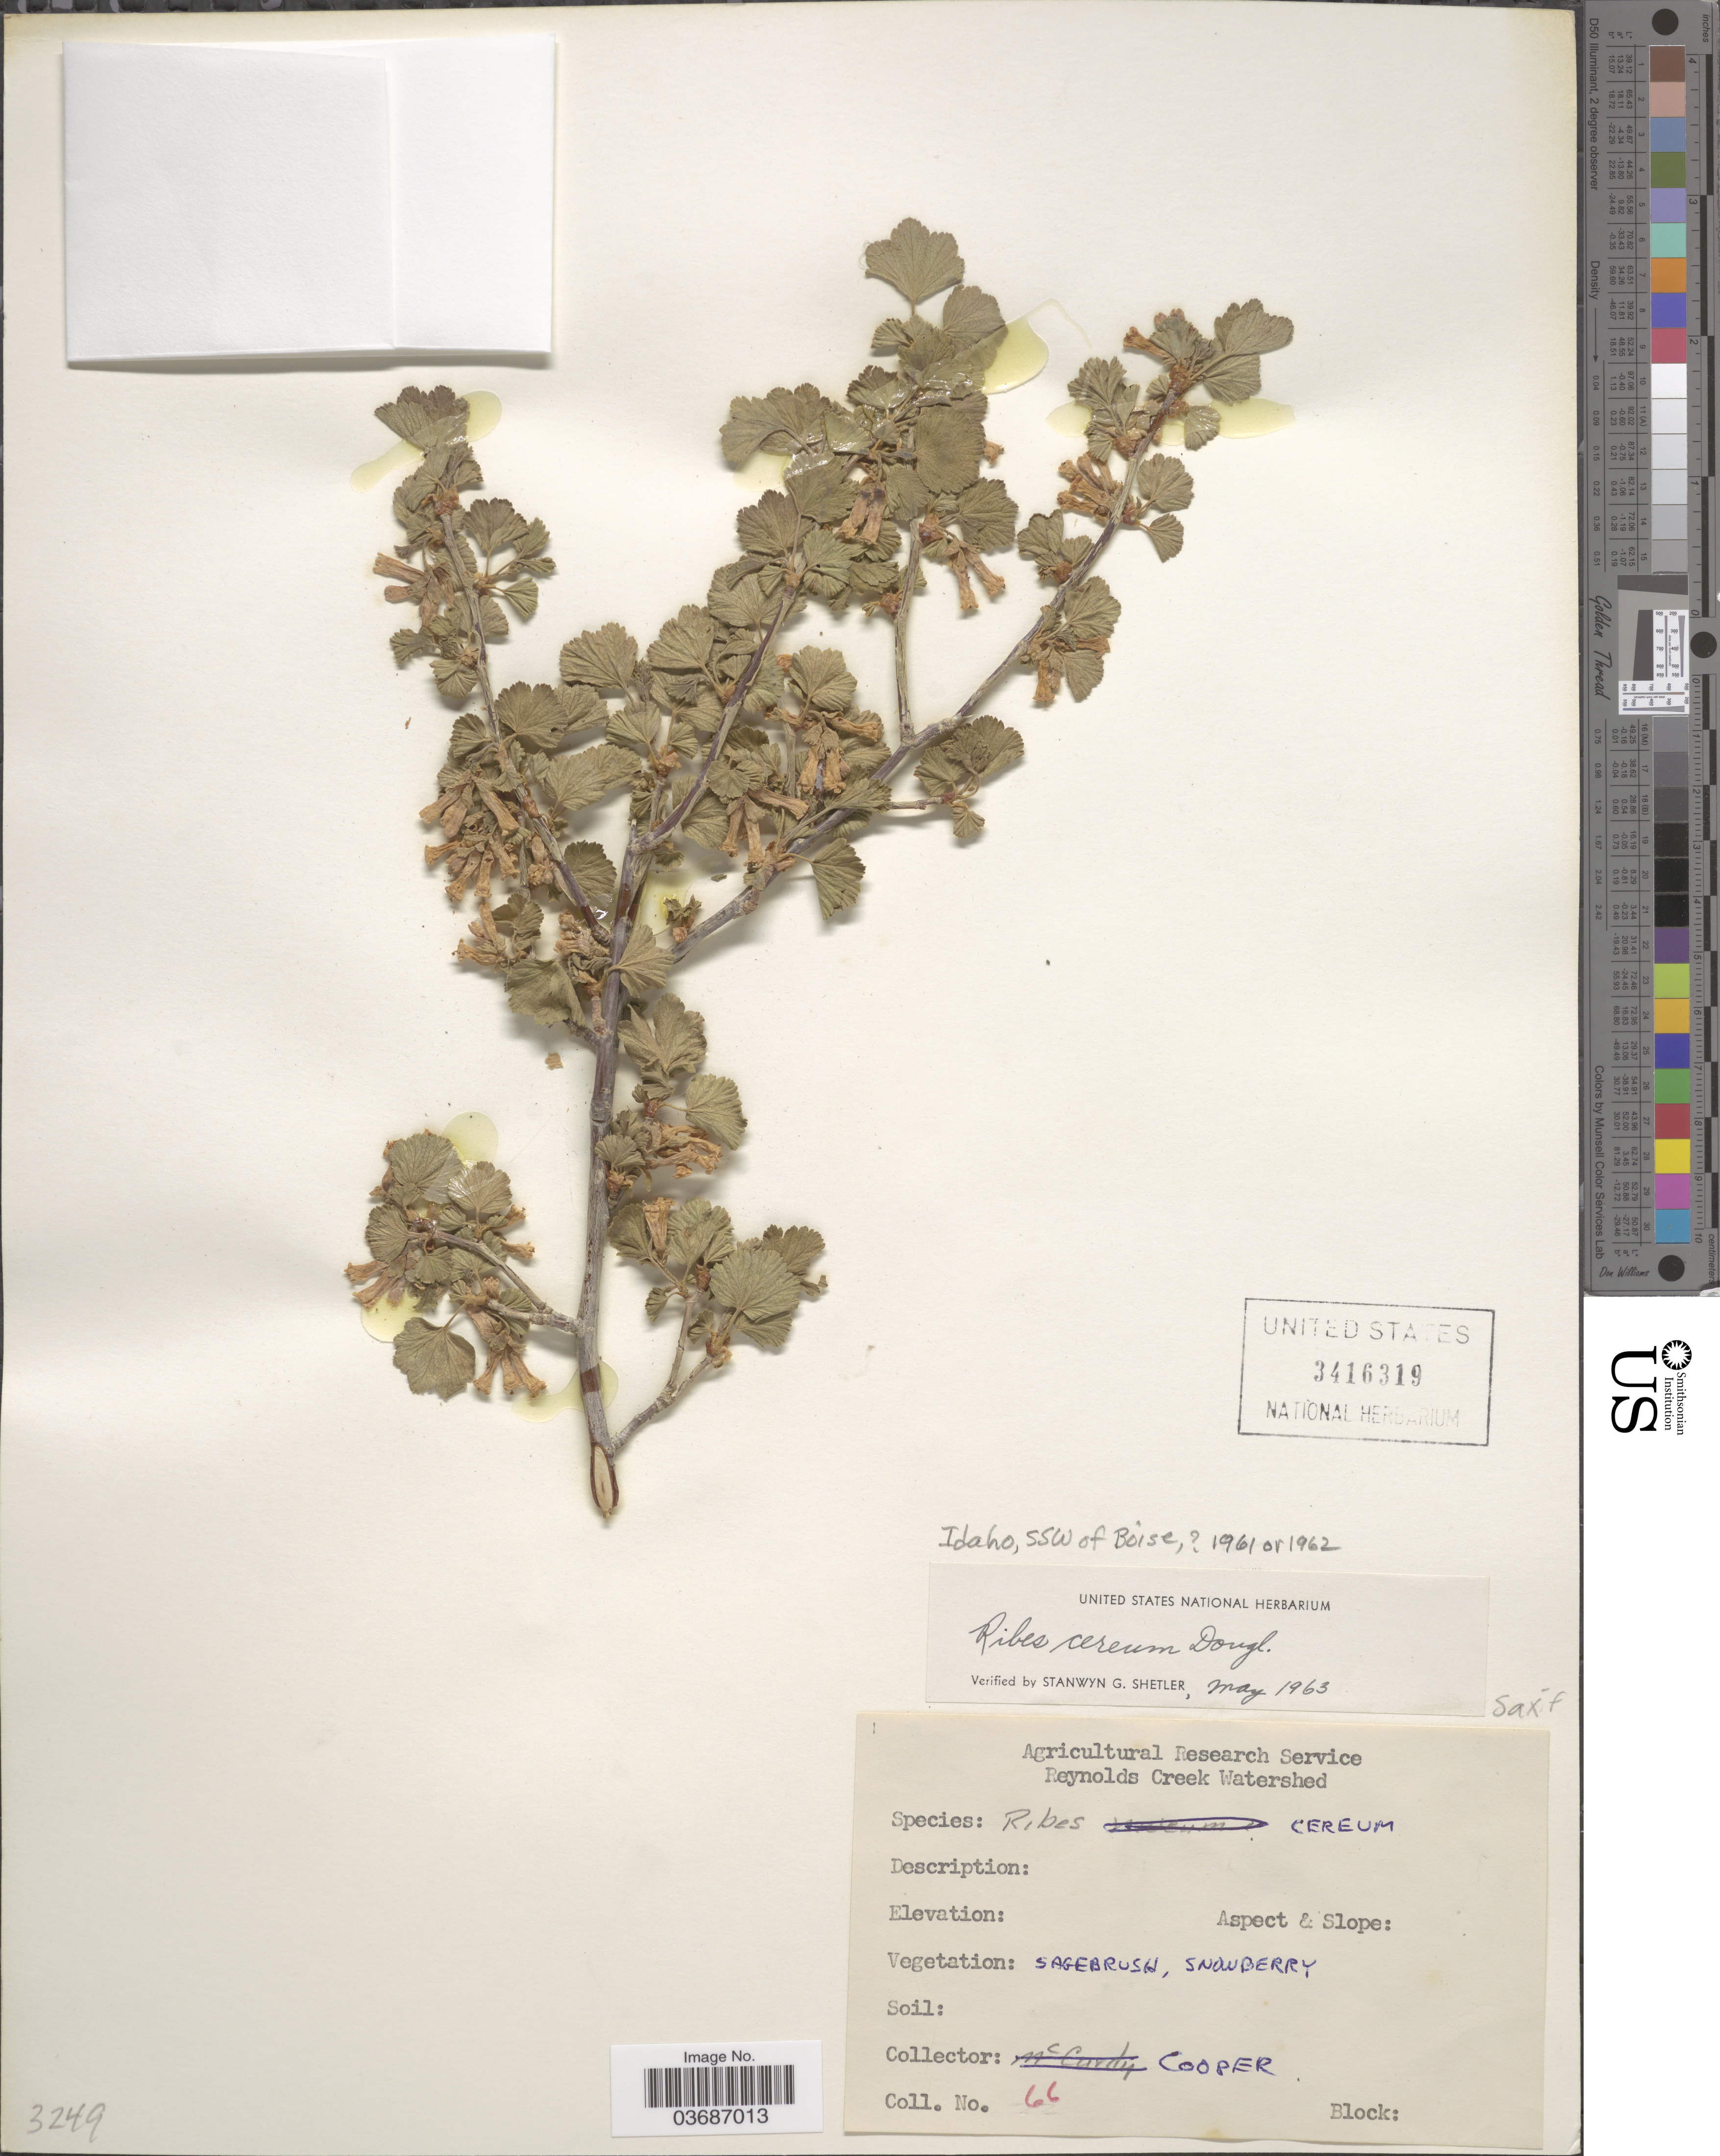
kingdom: Plantae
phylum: Tracheophyta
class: Magnoliopsida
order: Saxifragales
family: Grossulariaceae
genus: Ribes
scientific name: Ribes cereum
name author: Douglas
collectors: -- Cooper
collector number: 66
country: United States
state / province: Idaho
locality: Reynolds Creek Watershed.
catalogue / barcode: US 3416319